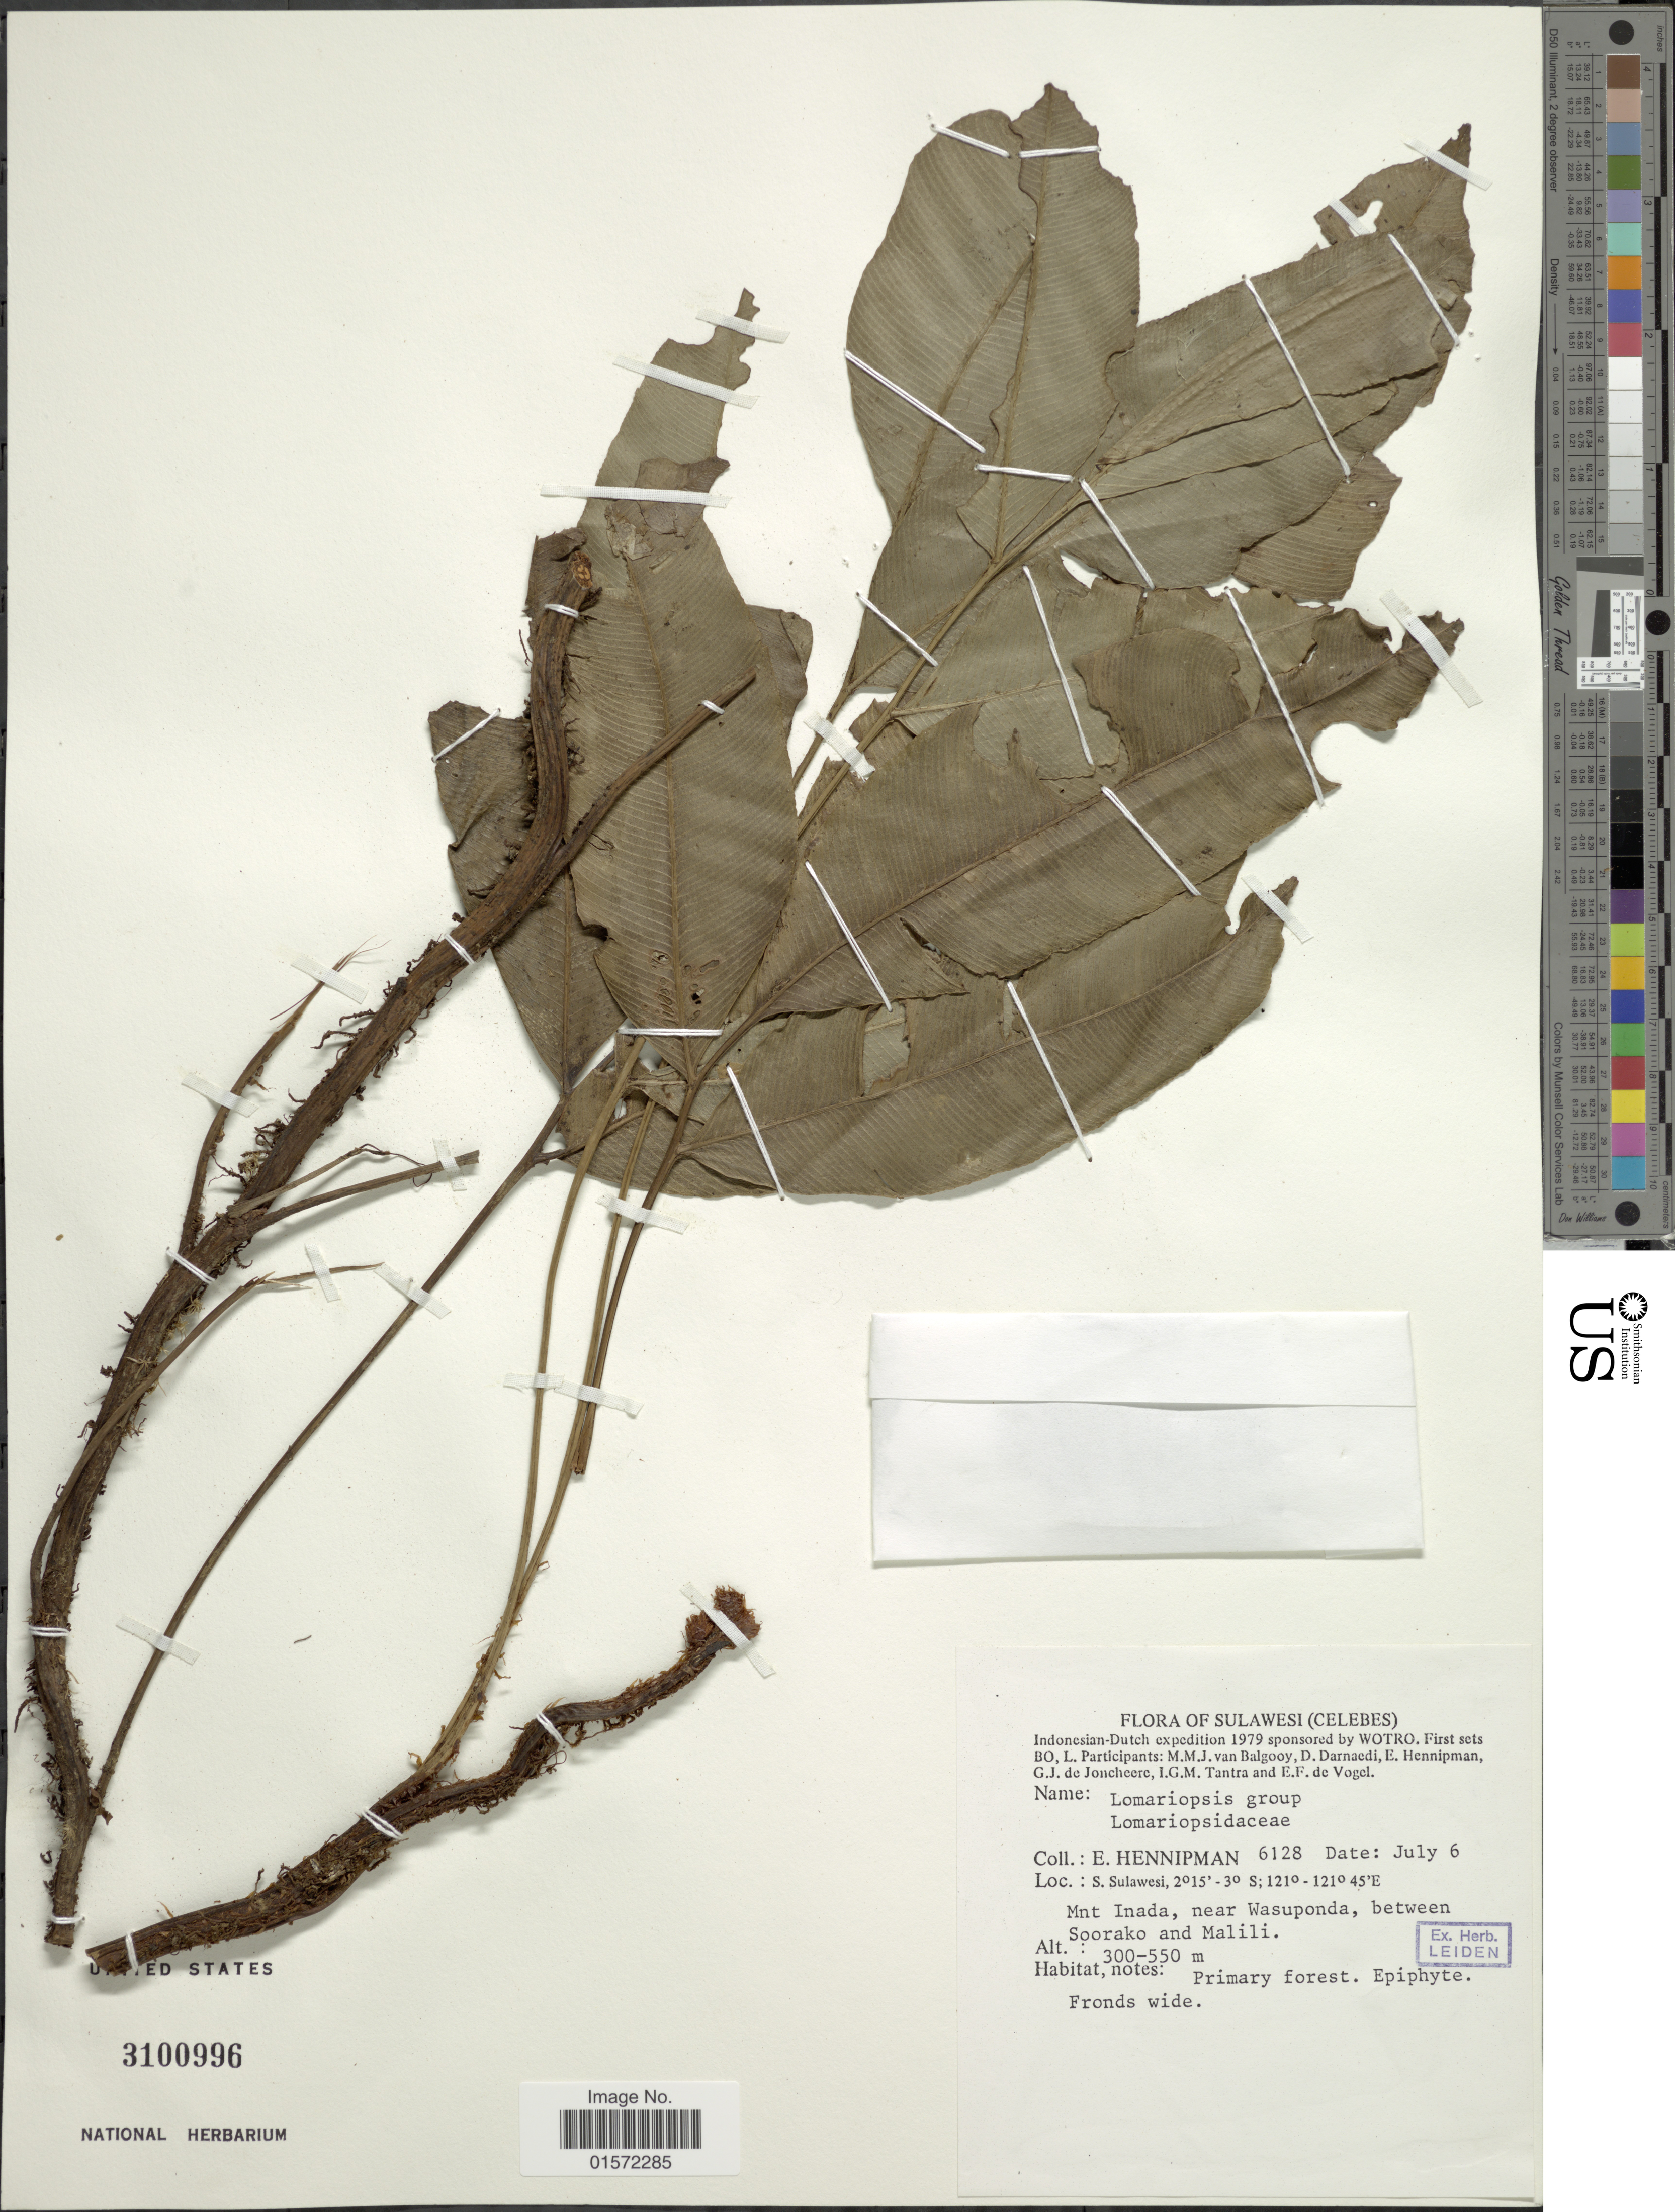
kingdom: Plantae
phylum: Tracheophyta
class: Polypodiopsida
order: Polypodiales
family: Lomariopsidaceae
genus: Lomariopsis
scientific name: Lomariopsis sp.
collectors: E. Hennipman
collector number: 6128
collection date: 1979-07-06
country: Indonesia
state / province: Sulawesi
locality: (Celebes), S. Sulawesi, Mnt Inada, near Wasuponda, between Soorako and Malili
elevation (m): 300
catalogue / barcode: US 3100996